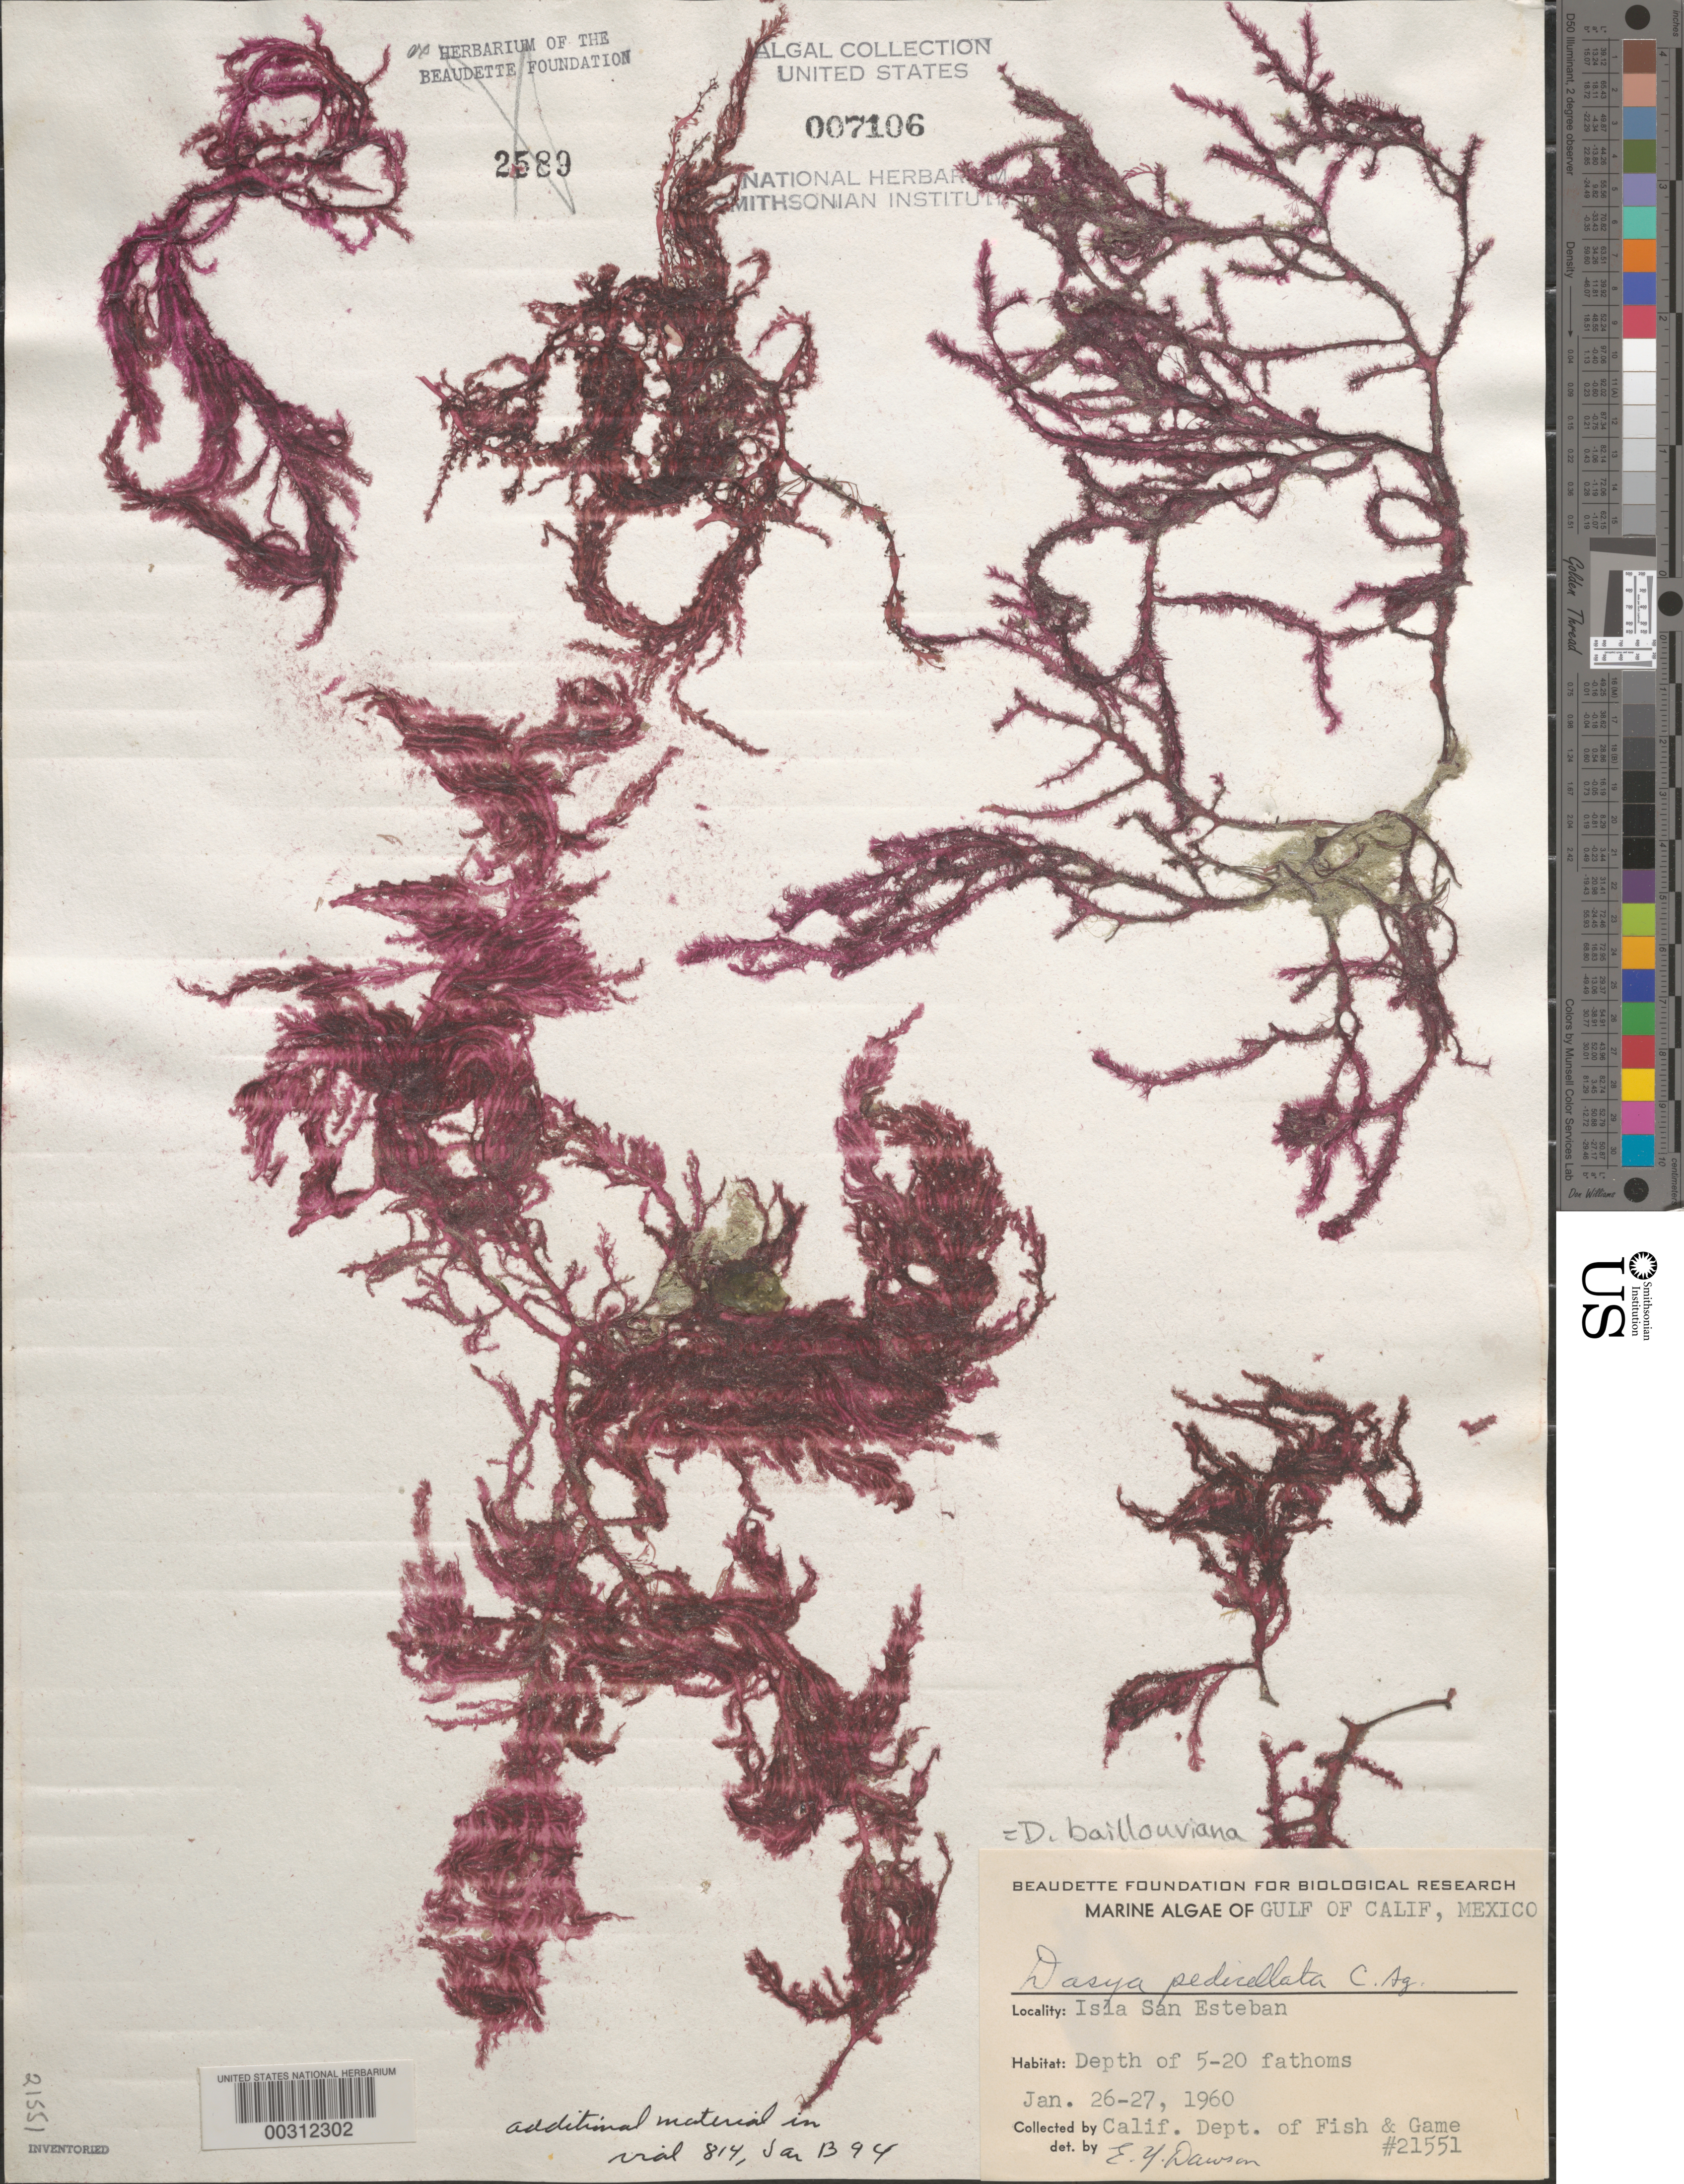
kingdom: Plantae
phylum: Rhodophyta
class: Florideophyceae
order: Ceramiales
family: Dasyaceae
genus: Dasya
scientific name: Dasya pedicellata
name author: (C. Agardh) C. Agardh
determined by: Algae name updating Project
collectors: California Dept of Fish & Game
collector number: EYD 21551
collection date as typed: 26 Jan 1960 TO 27 Jan 1960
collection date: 1960-01-26/1960-01-27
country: Mexico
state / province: Baja California Norte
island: Isla San Esteban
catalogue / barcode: US 7106